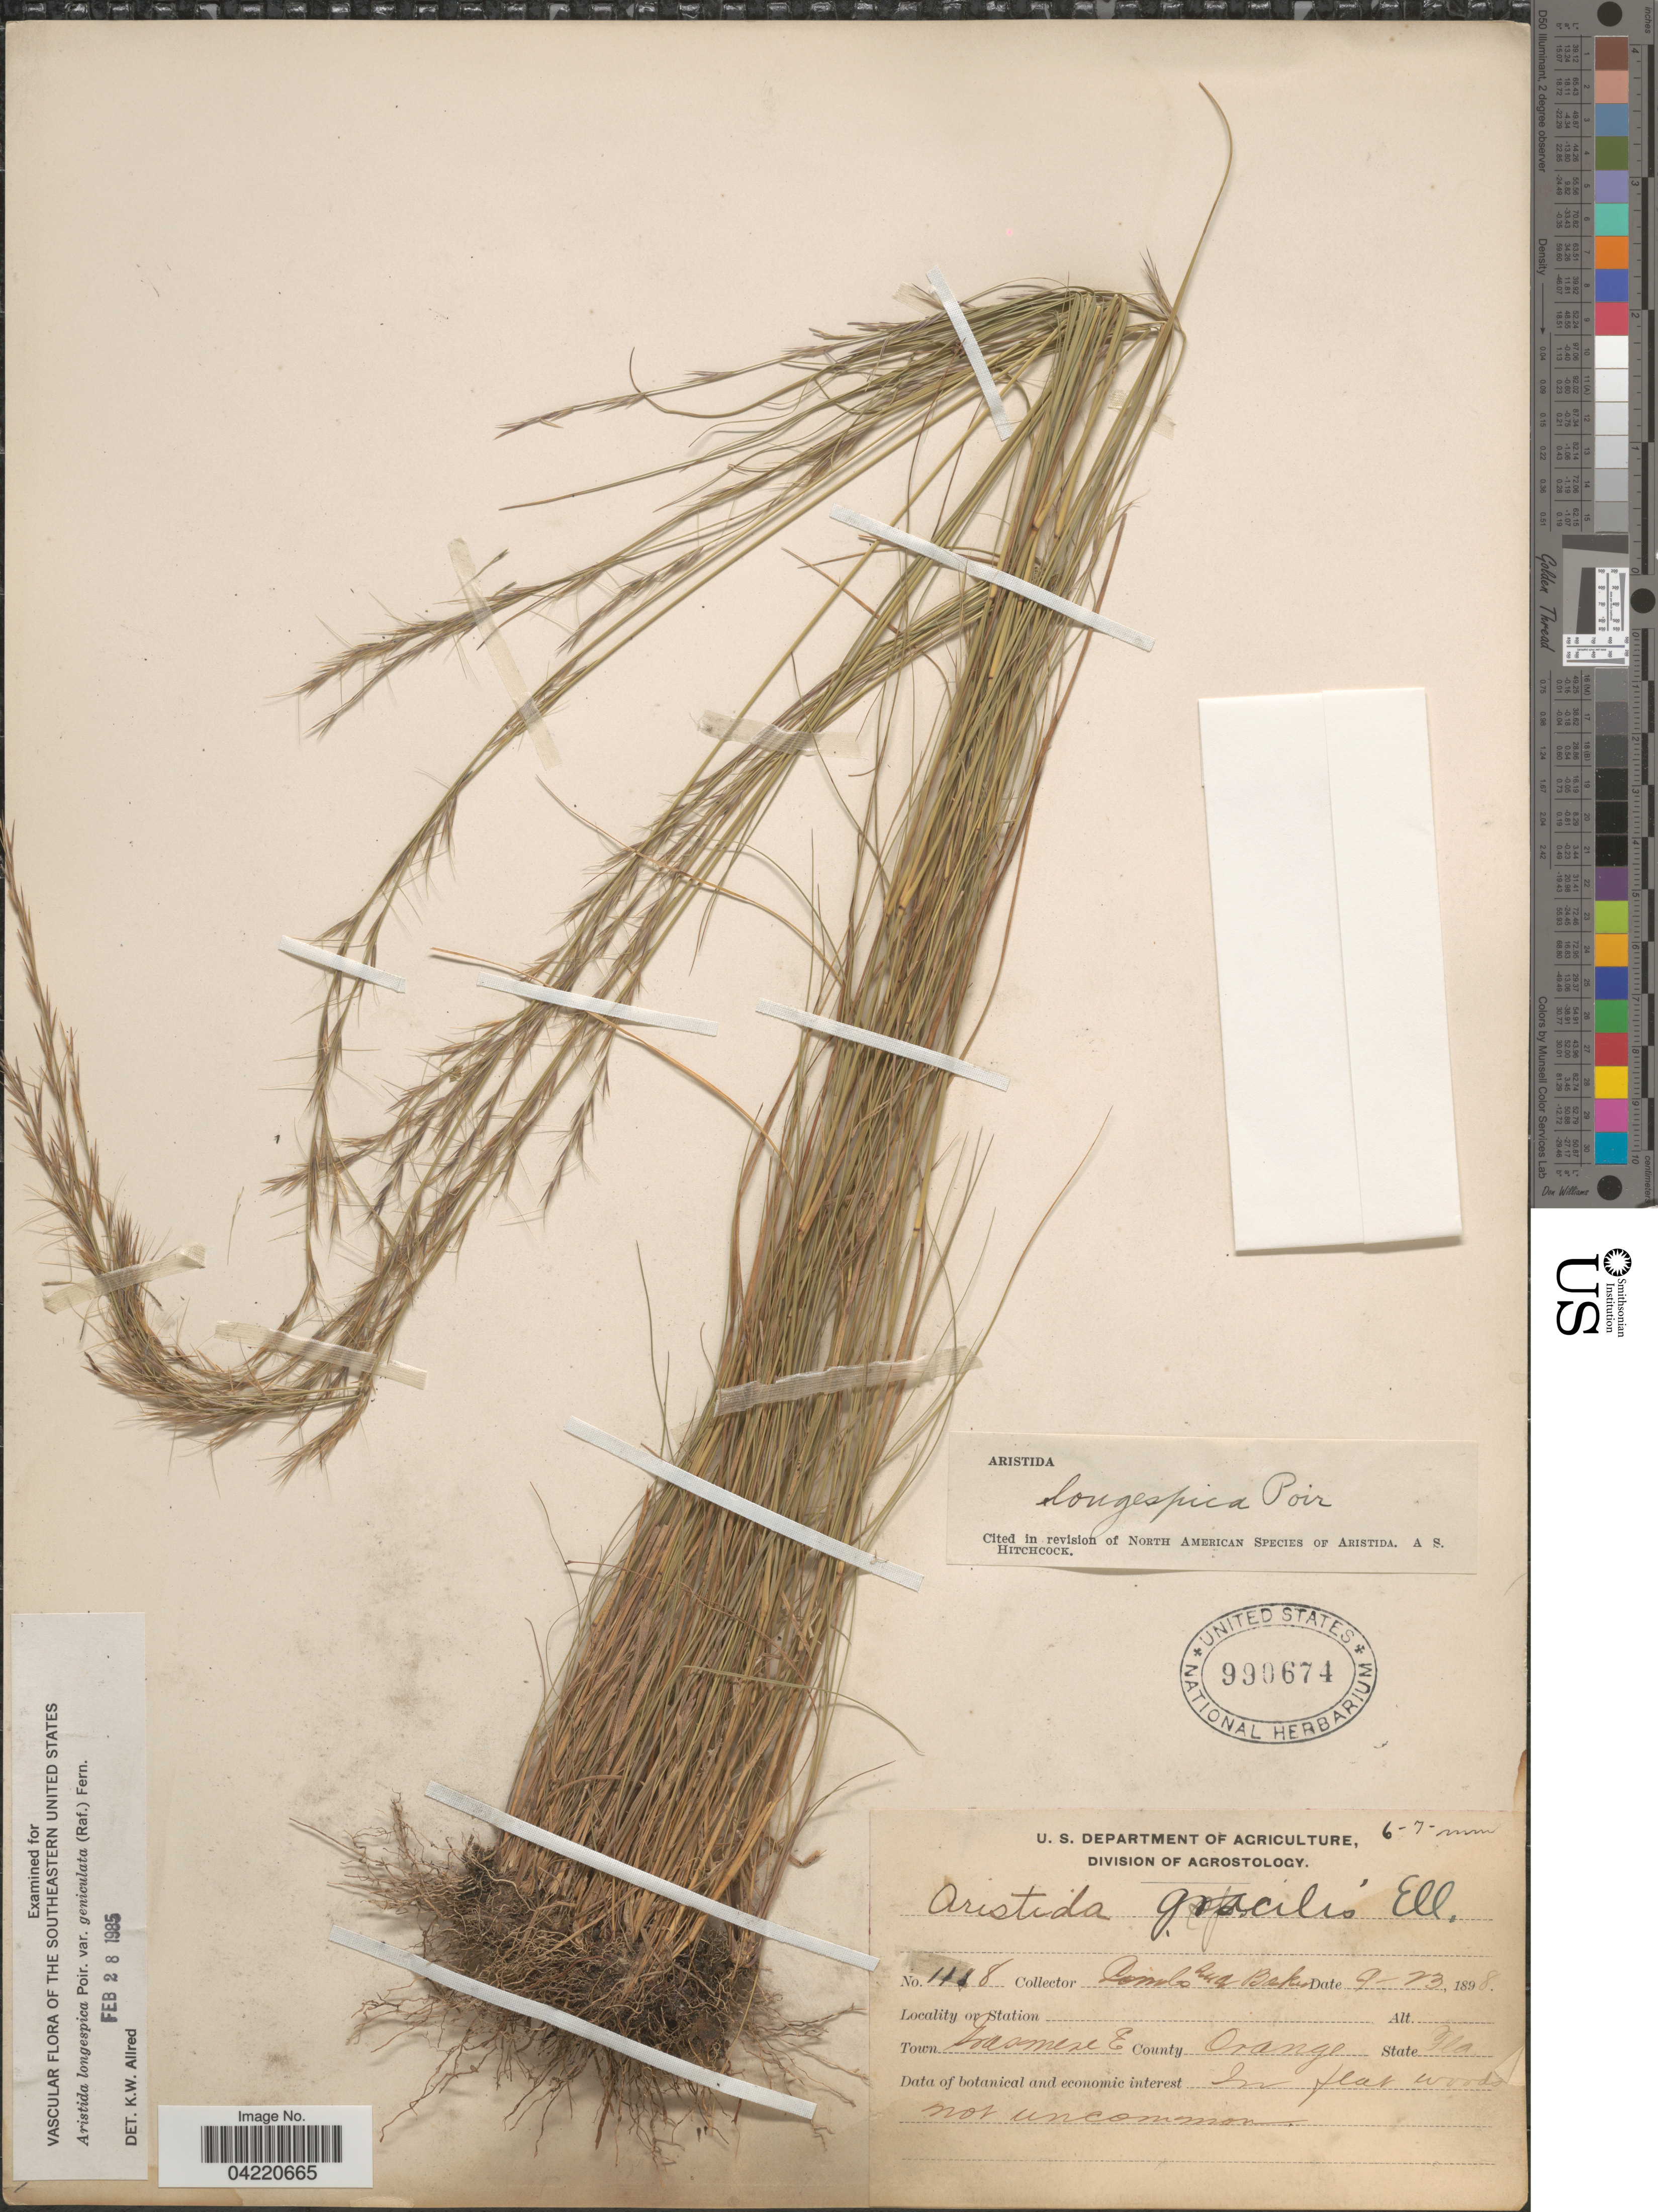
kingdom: Plantae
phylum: Tracheophyta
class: Liliopsida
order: Poales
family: Poaceae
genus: Aristida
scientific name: Aristida longespica var. geniculata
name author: (Raf.) Fernald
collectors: Collector illegible & -- Baker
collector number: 1138*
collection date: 1898-09-23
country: United States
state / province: Florida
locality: Town Grasmere E. County Orange.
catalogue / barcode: US 990674